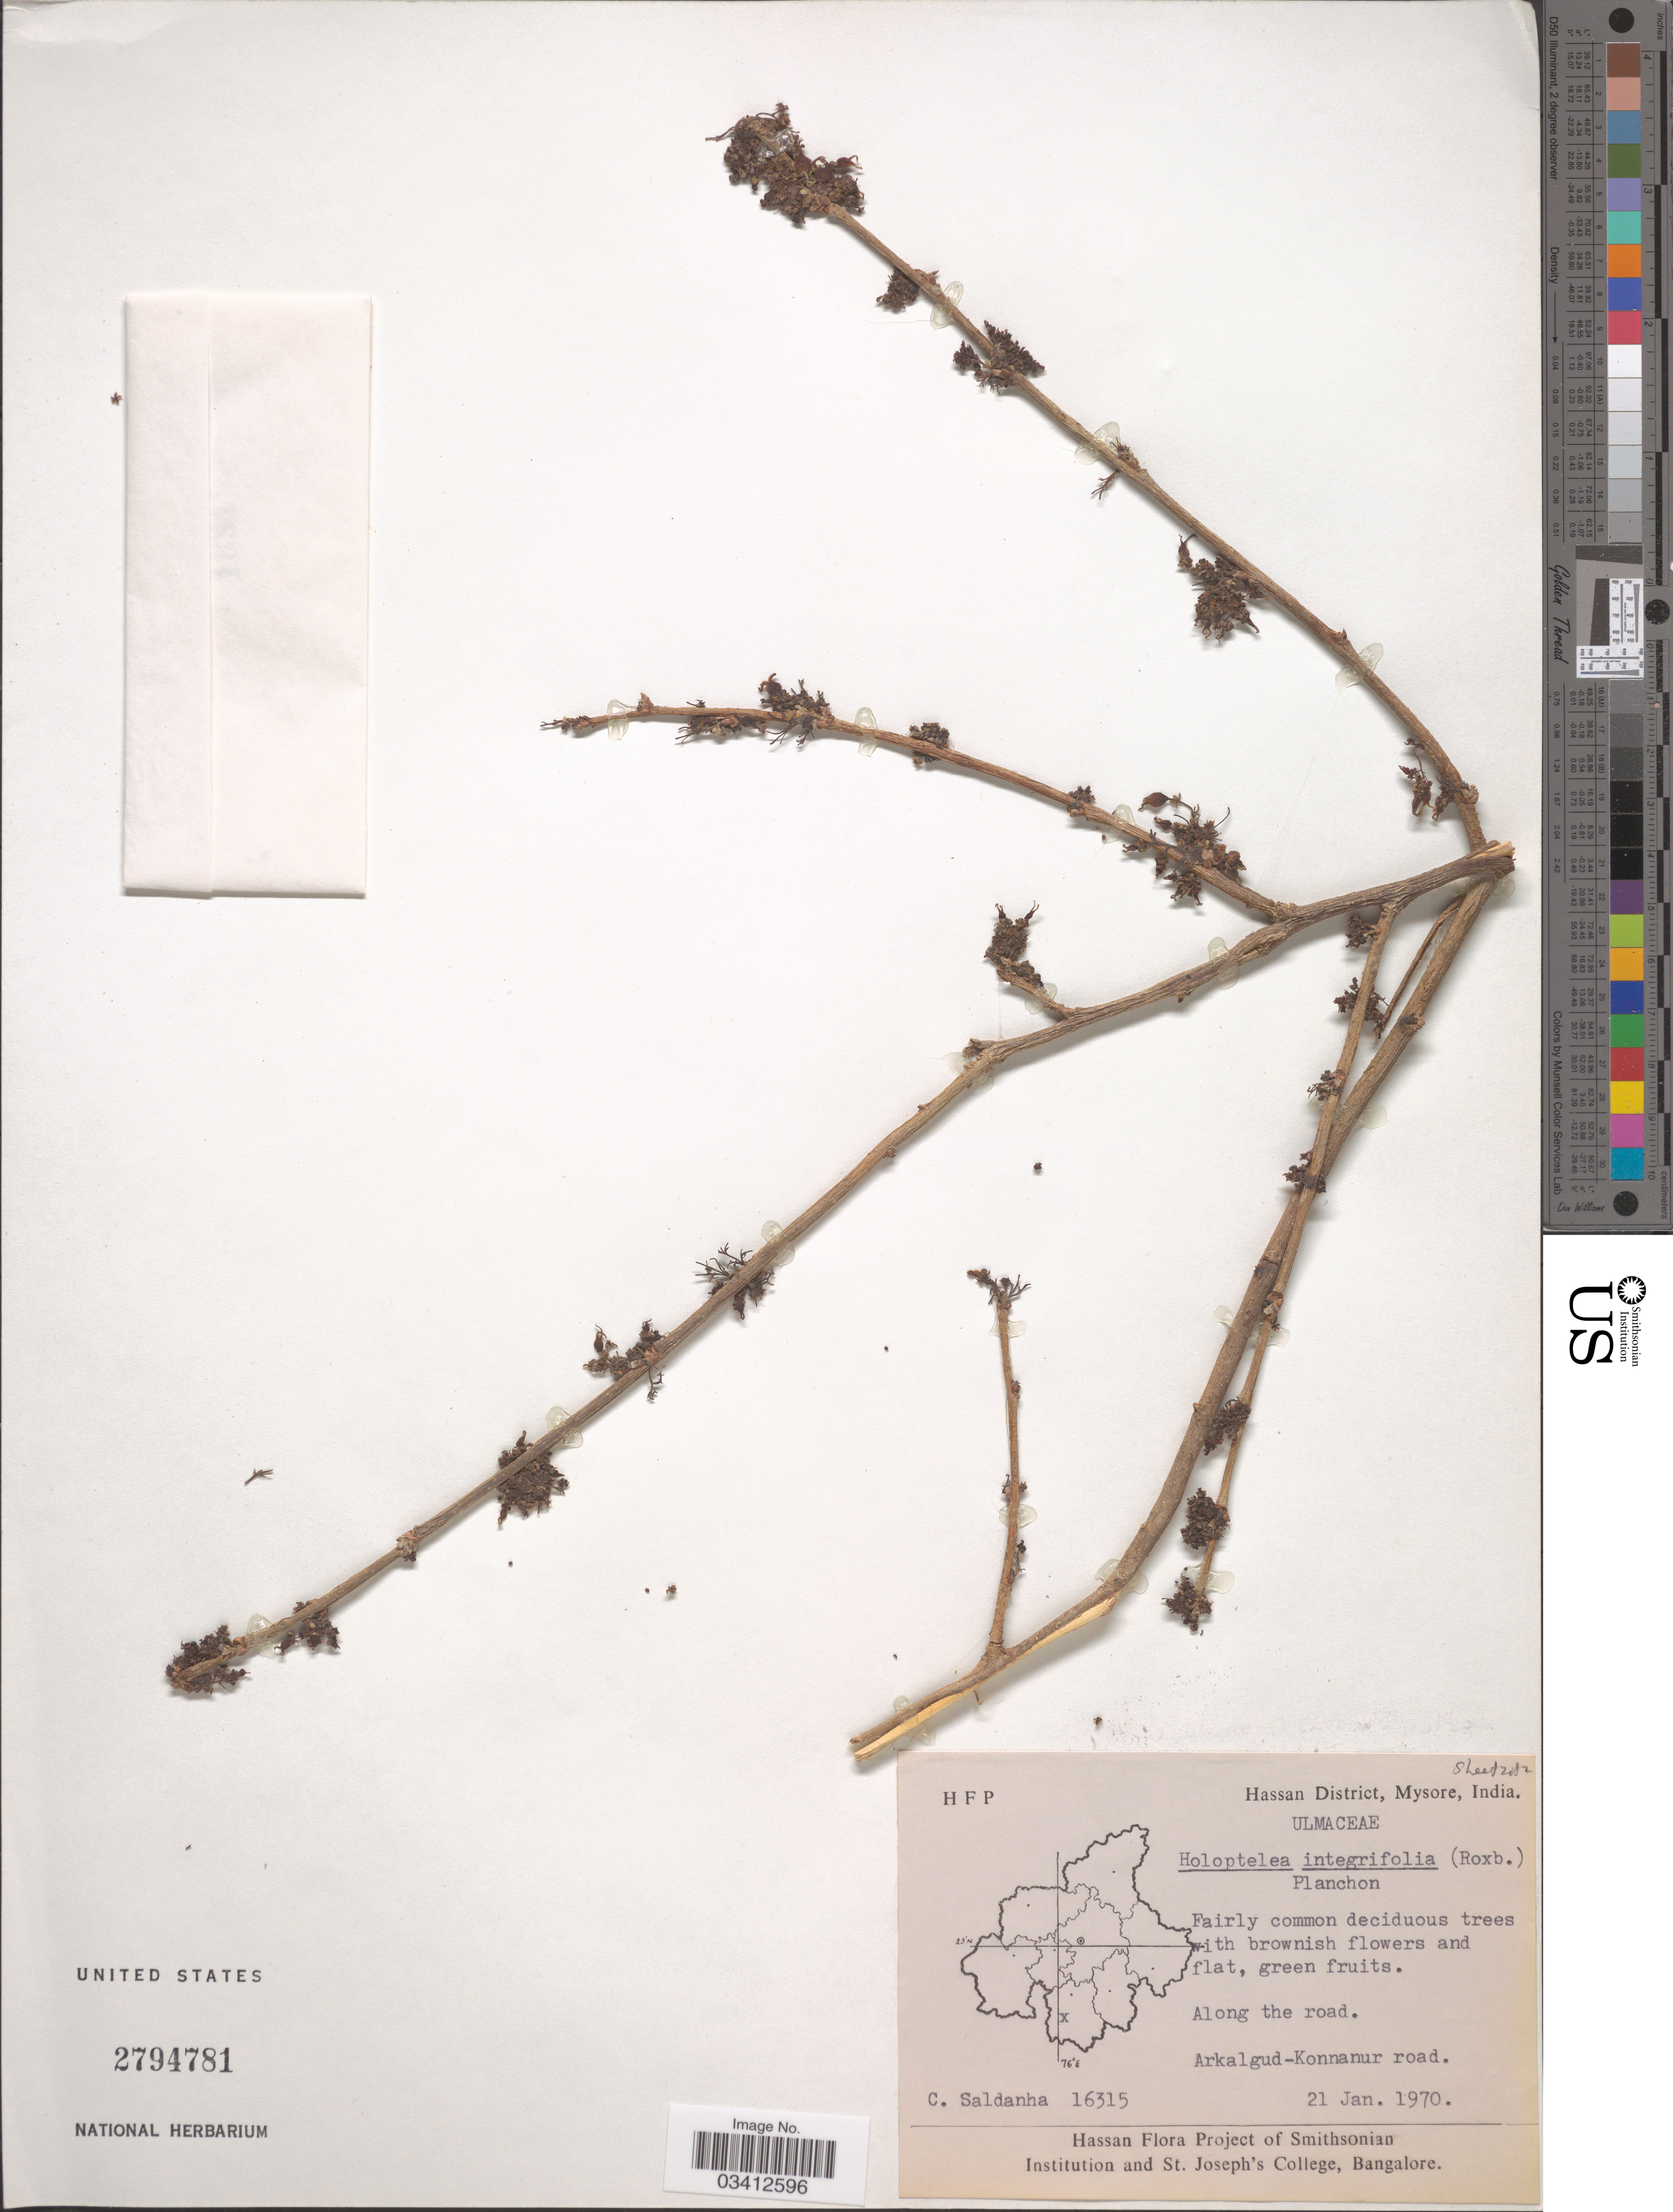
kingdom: Plantae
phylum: Tracheophyta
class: Magnoliopsida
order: Rosales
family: Ulmaceae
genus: Holoptelea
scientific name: Holoptelea integrifolia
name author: (Roxb.) Planch.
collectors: C. Saldanha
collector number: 16315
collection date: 1970-01-21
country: India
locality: Hassan District, Mysore. Along the road. Arkalgud-Konnanur road.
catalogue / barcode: US 2794781